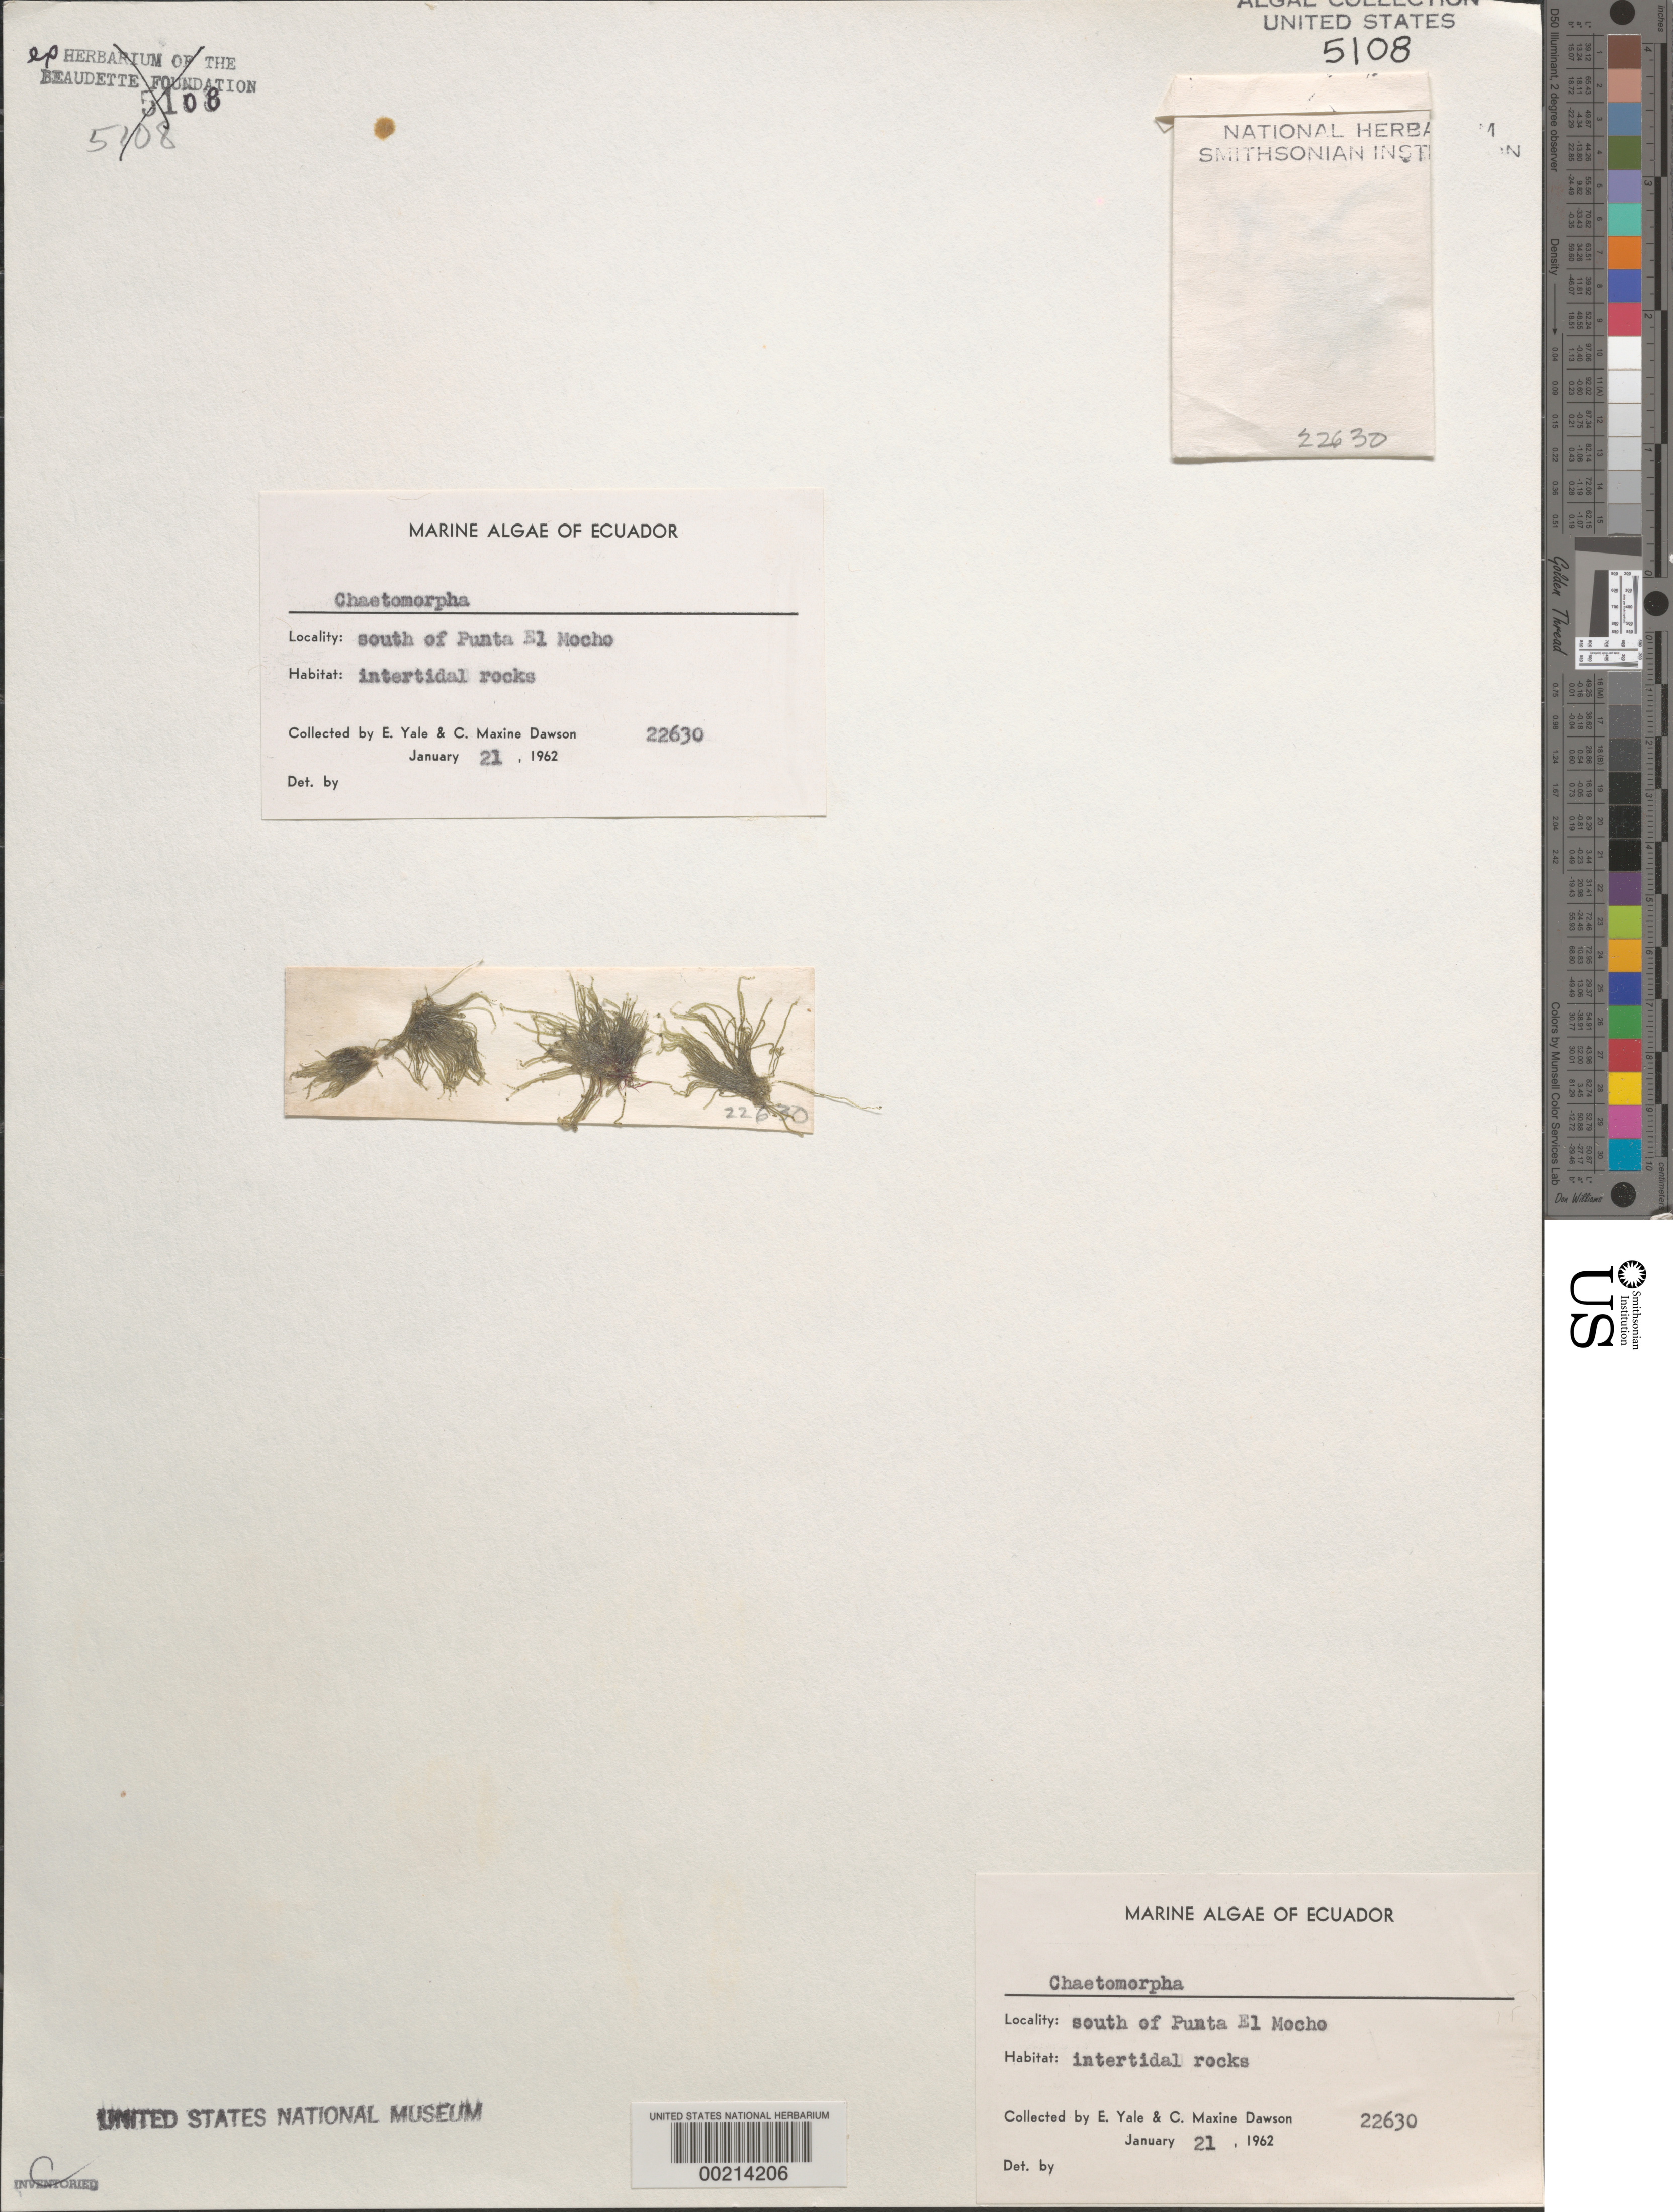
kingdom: Plantae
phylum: Chlorophyta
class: Ulvophyceae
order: Cladophorales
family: Cladophoraceae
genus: Chaetomorpha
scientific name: Chaetomorpha sp.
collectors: E. Y. Dawson & C. M. Dawson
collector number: EYD 22630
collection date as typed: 21 Jan 1962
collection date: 1962-01-21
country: Ecuador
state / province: Guayas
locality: South of Punta el Mocho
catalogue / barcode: US 5108